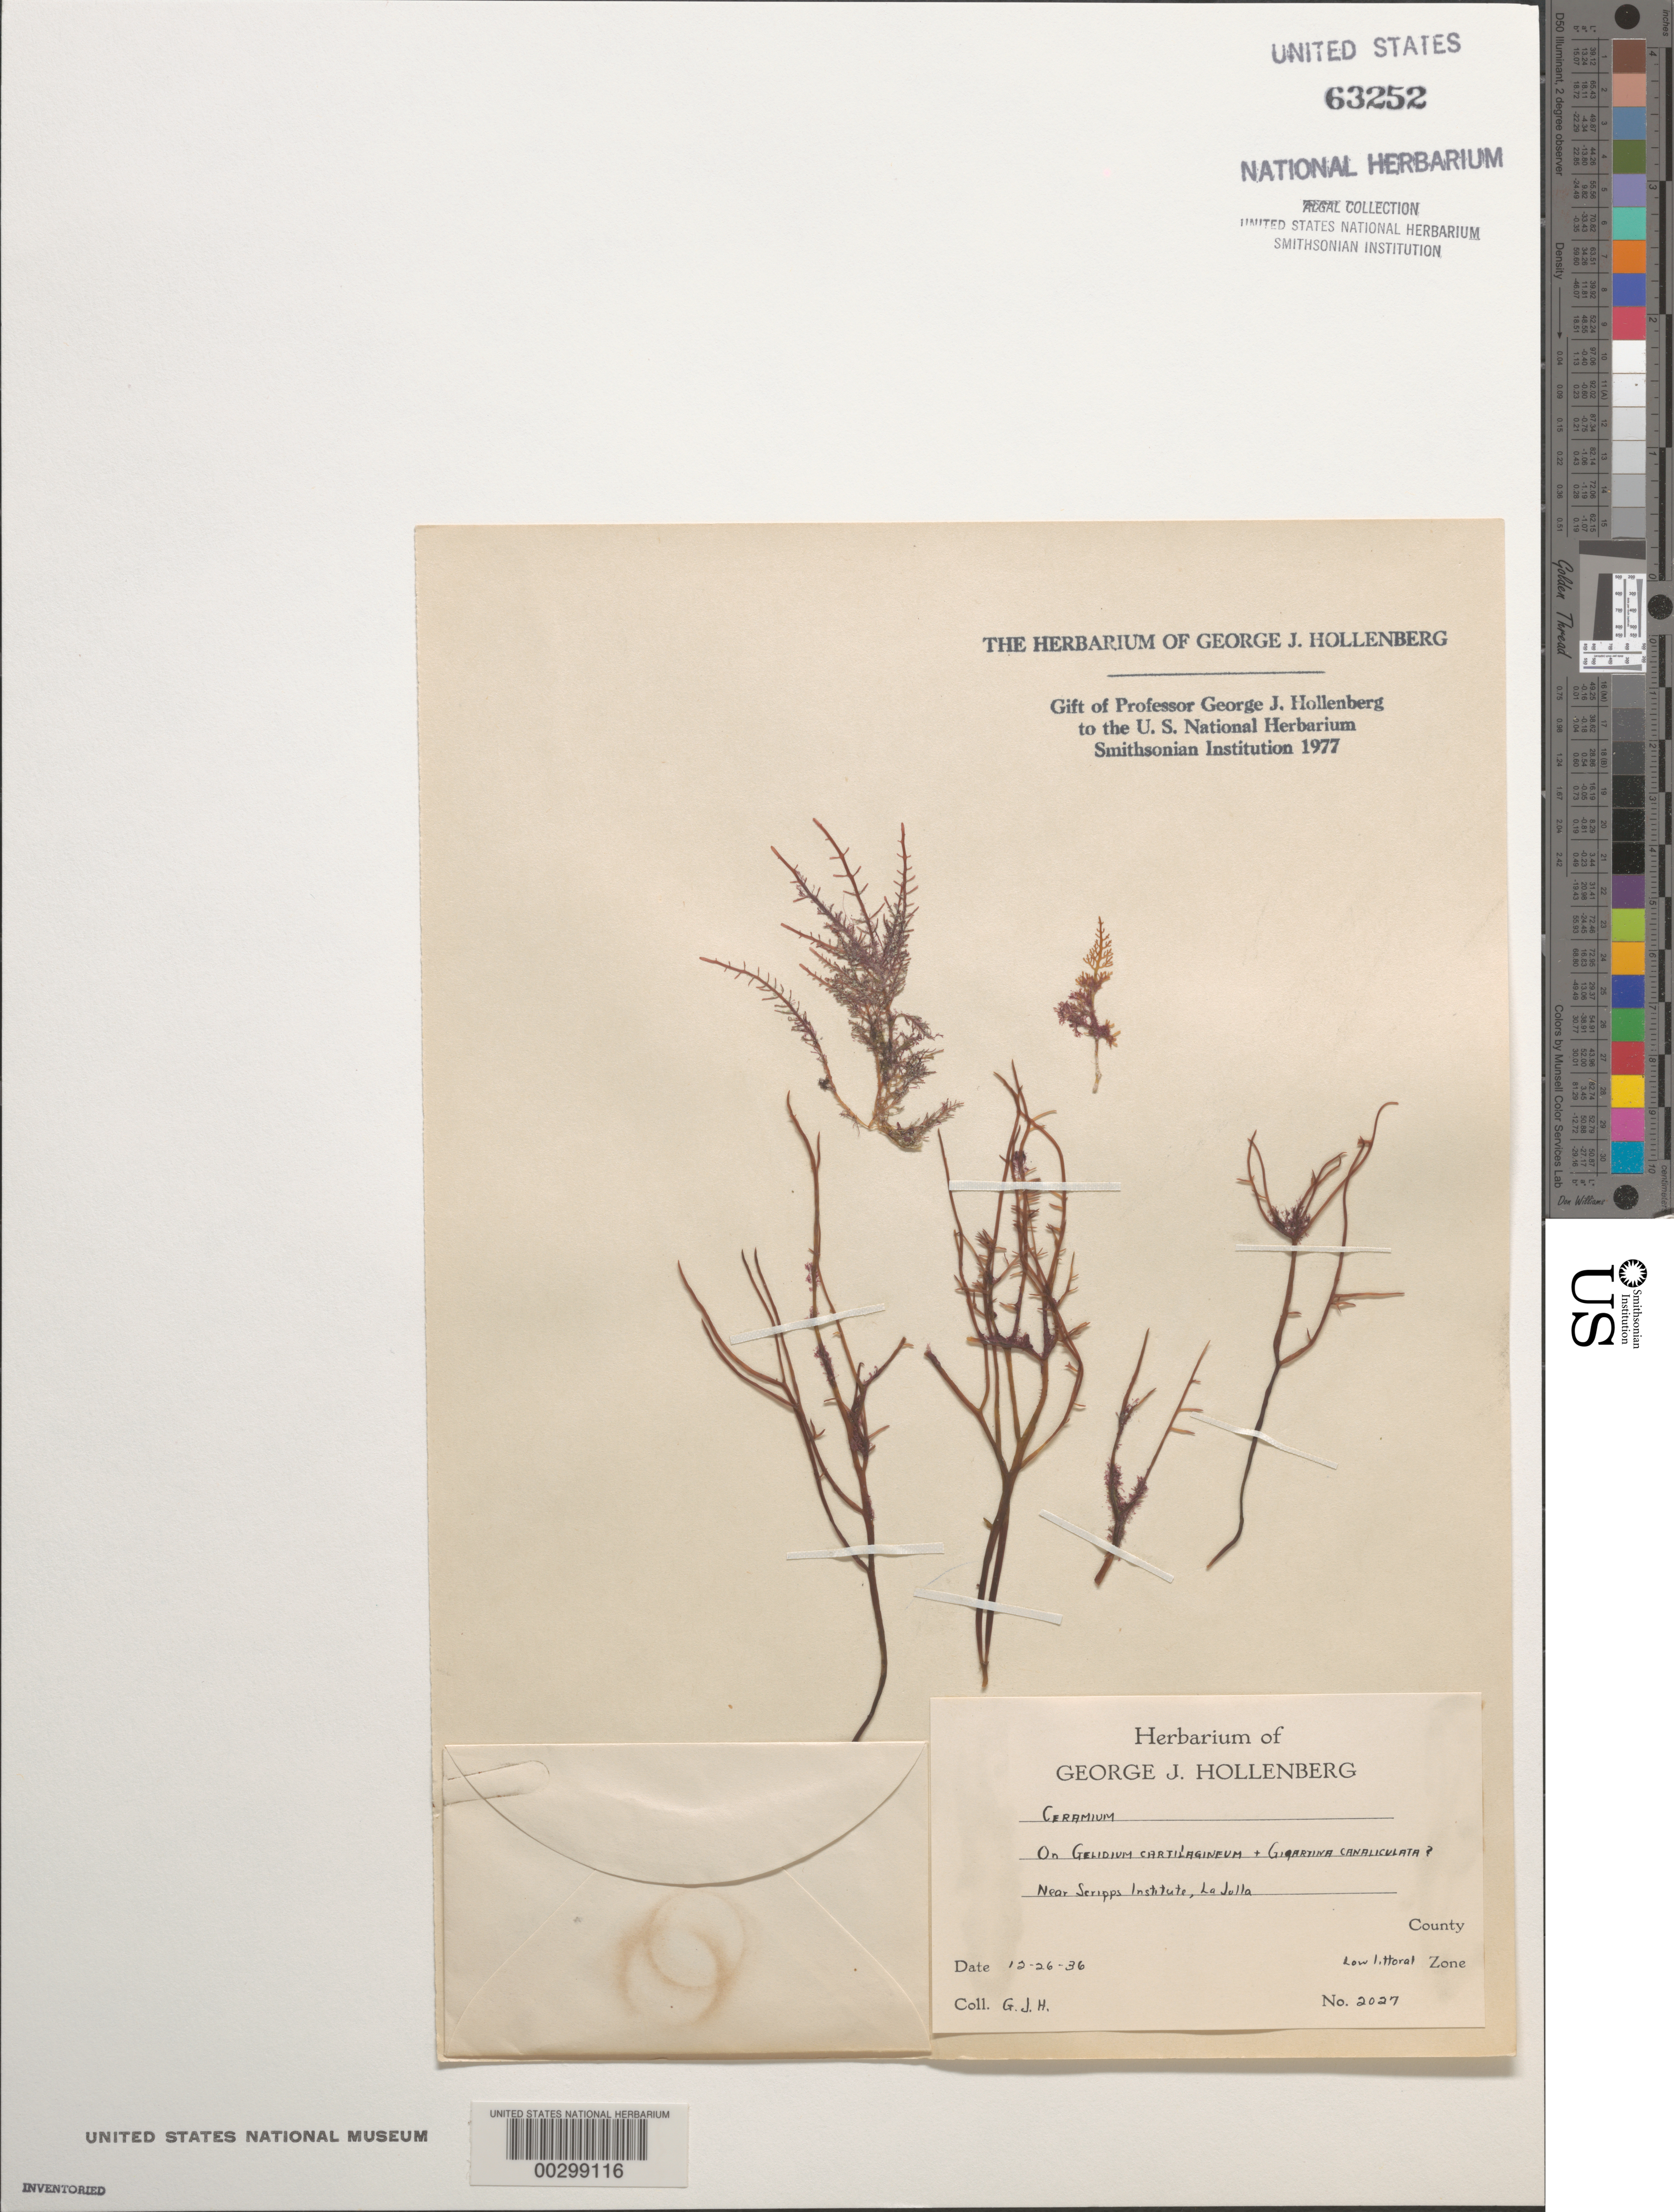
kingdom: Plantae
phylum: Rhodophyta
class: Florideophyceae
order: Ceramiales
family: Ceramiaceae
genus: Ceramium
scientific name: Ceramium sp.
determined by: Hollenberg, George J.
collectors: G. Hollenberg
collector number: GJH 2027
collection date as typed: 26 Dec 1936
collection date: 1936-12-26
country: United States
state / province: California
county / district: San Diego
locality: La Jolla, near Scripps Institution of Oceanography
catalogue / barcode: US 63252